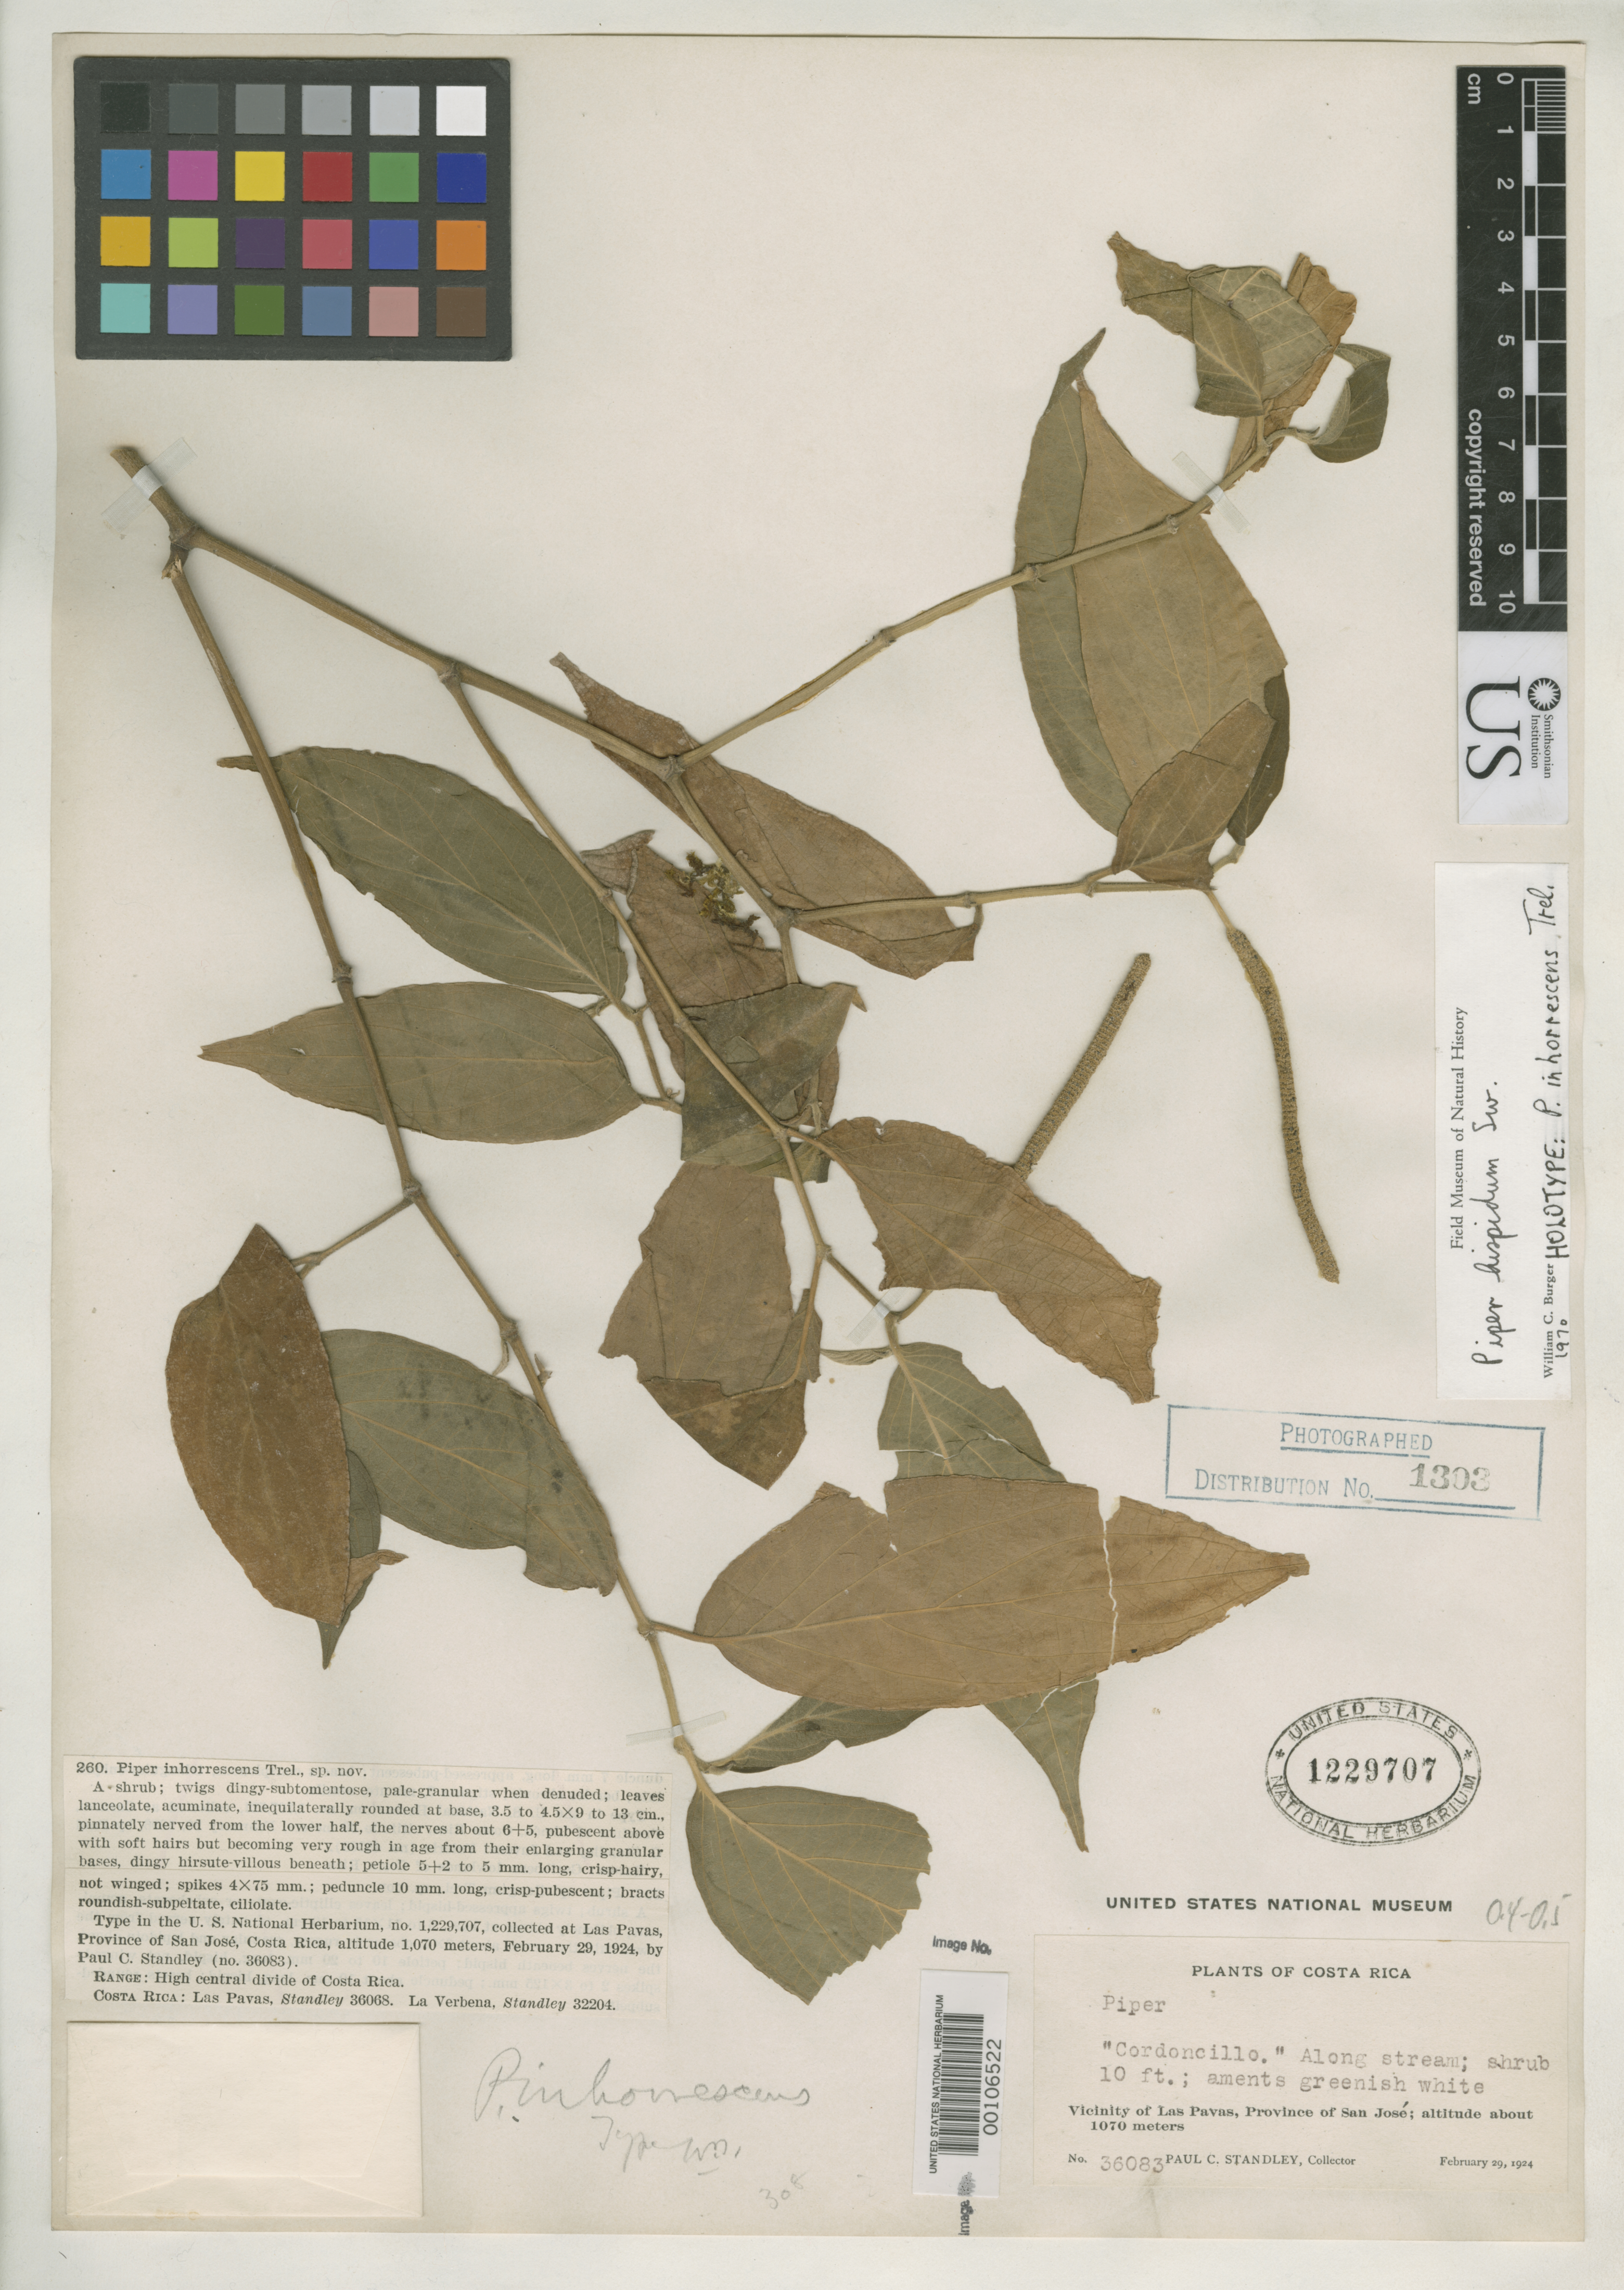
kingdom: Plantae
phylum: Tracheophyta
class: Magnoliopsida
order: Piperales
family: Piperaceae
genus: Piper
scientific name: Piper inhorrescens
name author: Trel.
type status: Holotype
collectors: P. C. Standley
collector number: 36083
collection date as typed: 29 Feb 1924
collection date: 1924-02-29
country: Costa Rica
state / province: San José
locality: Vicinity of Las Pavas.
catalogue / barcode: US 1229707